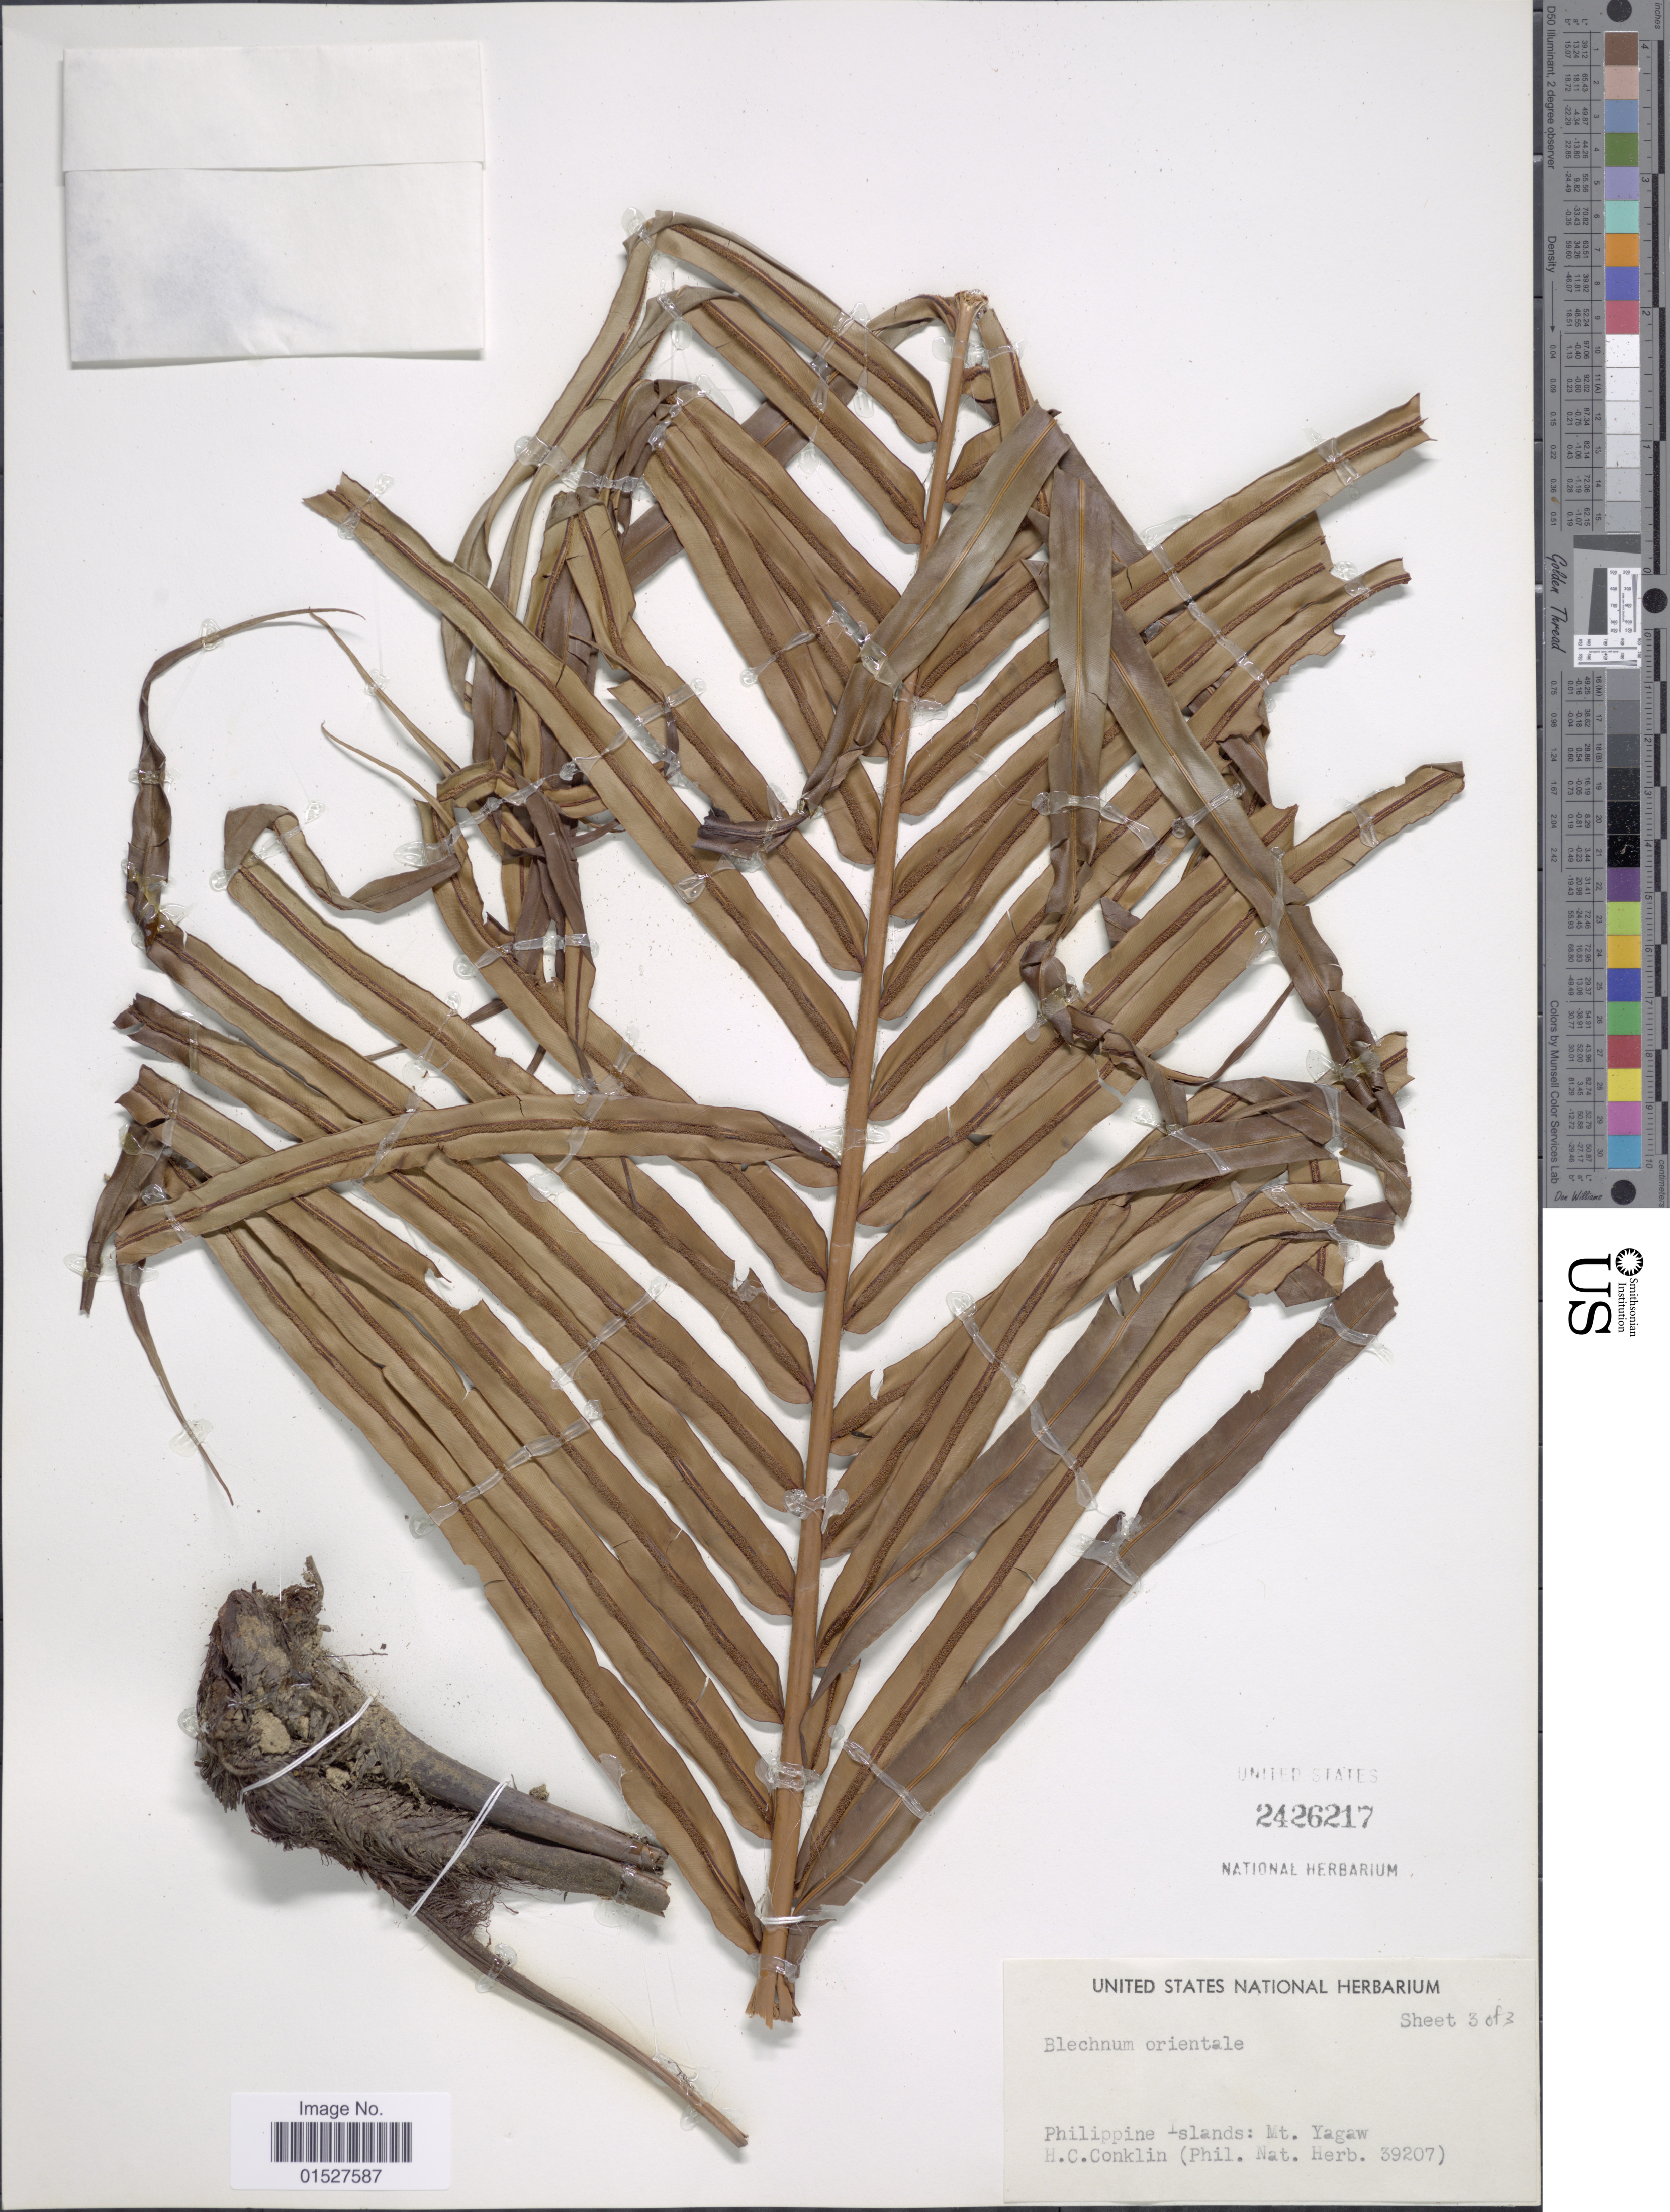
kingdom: Plantae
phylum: Tracheophyta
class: Polypodiopsida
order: Polypodiales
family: Blechnaceae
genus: Blechnum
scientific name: Blechnum orientale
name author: L.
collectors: H. Conklin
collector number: Phil. Nat. Herb. 39207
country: Philippines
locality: Philippine Islands: Mt.Yagaw.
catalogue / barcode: US 2426217